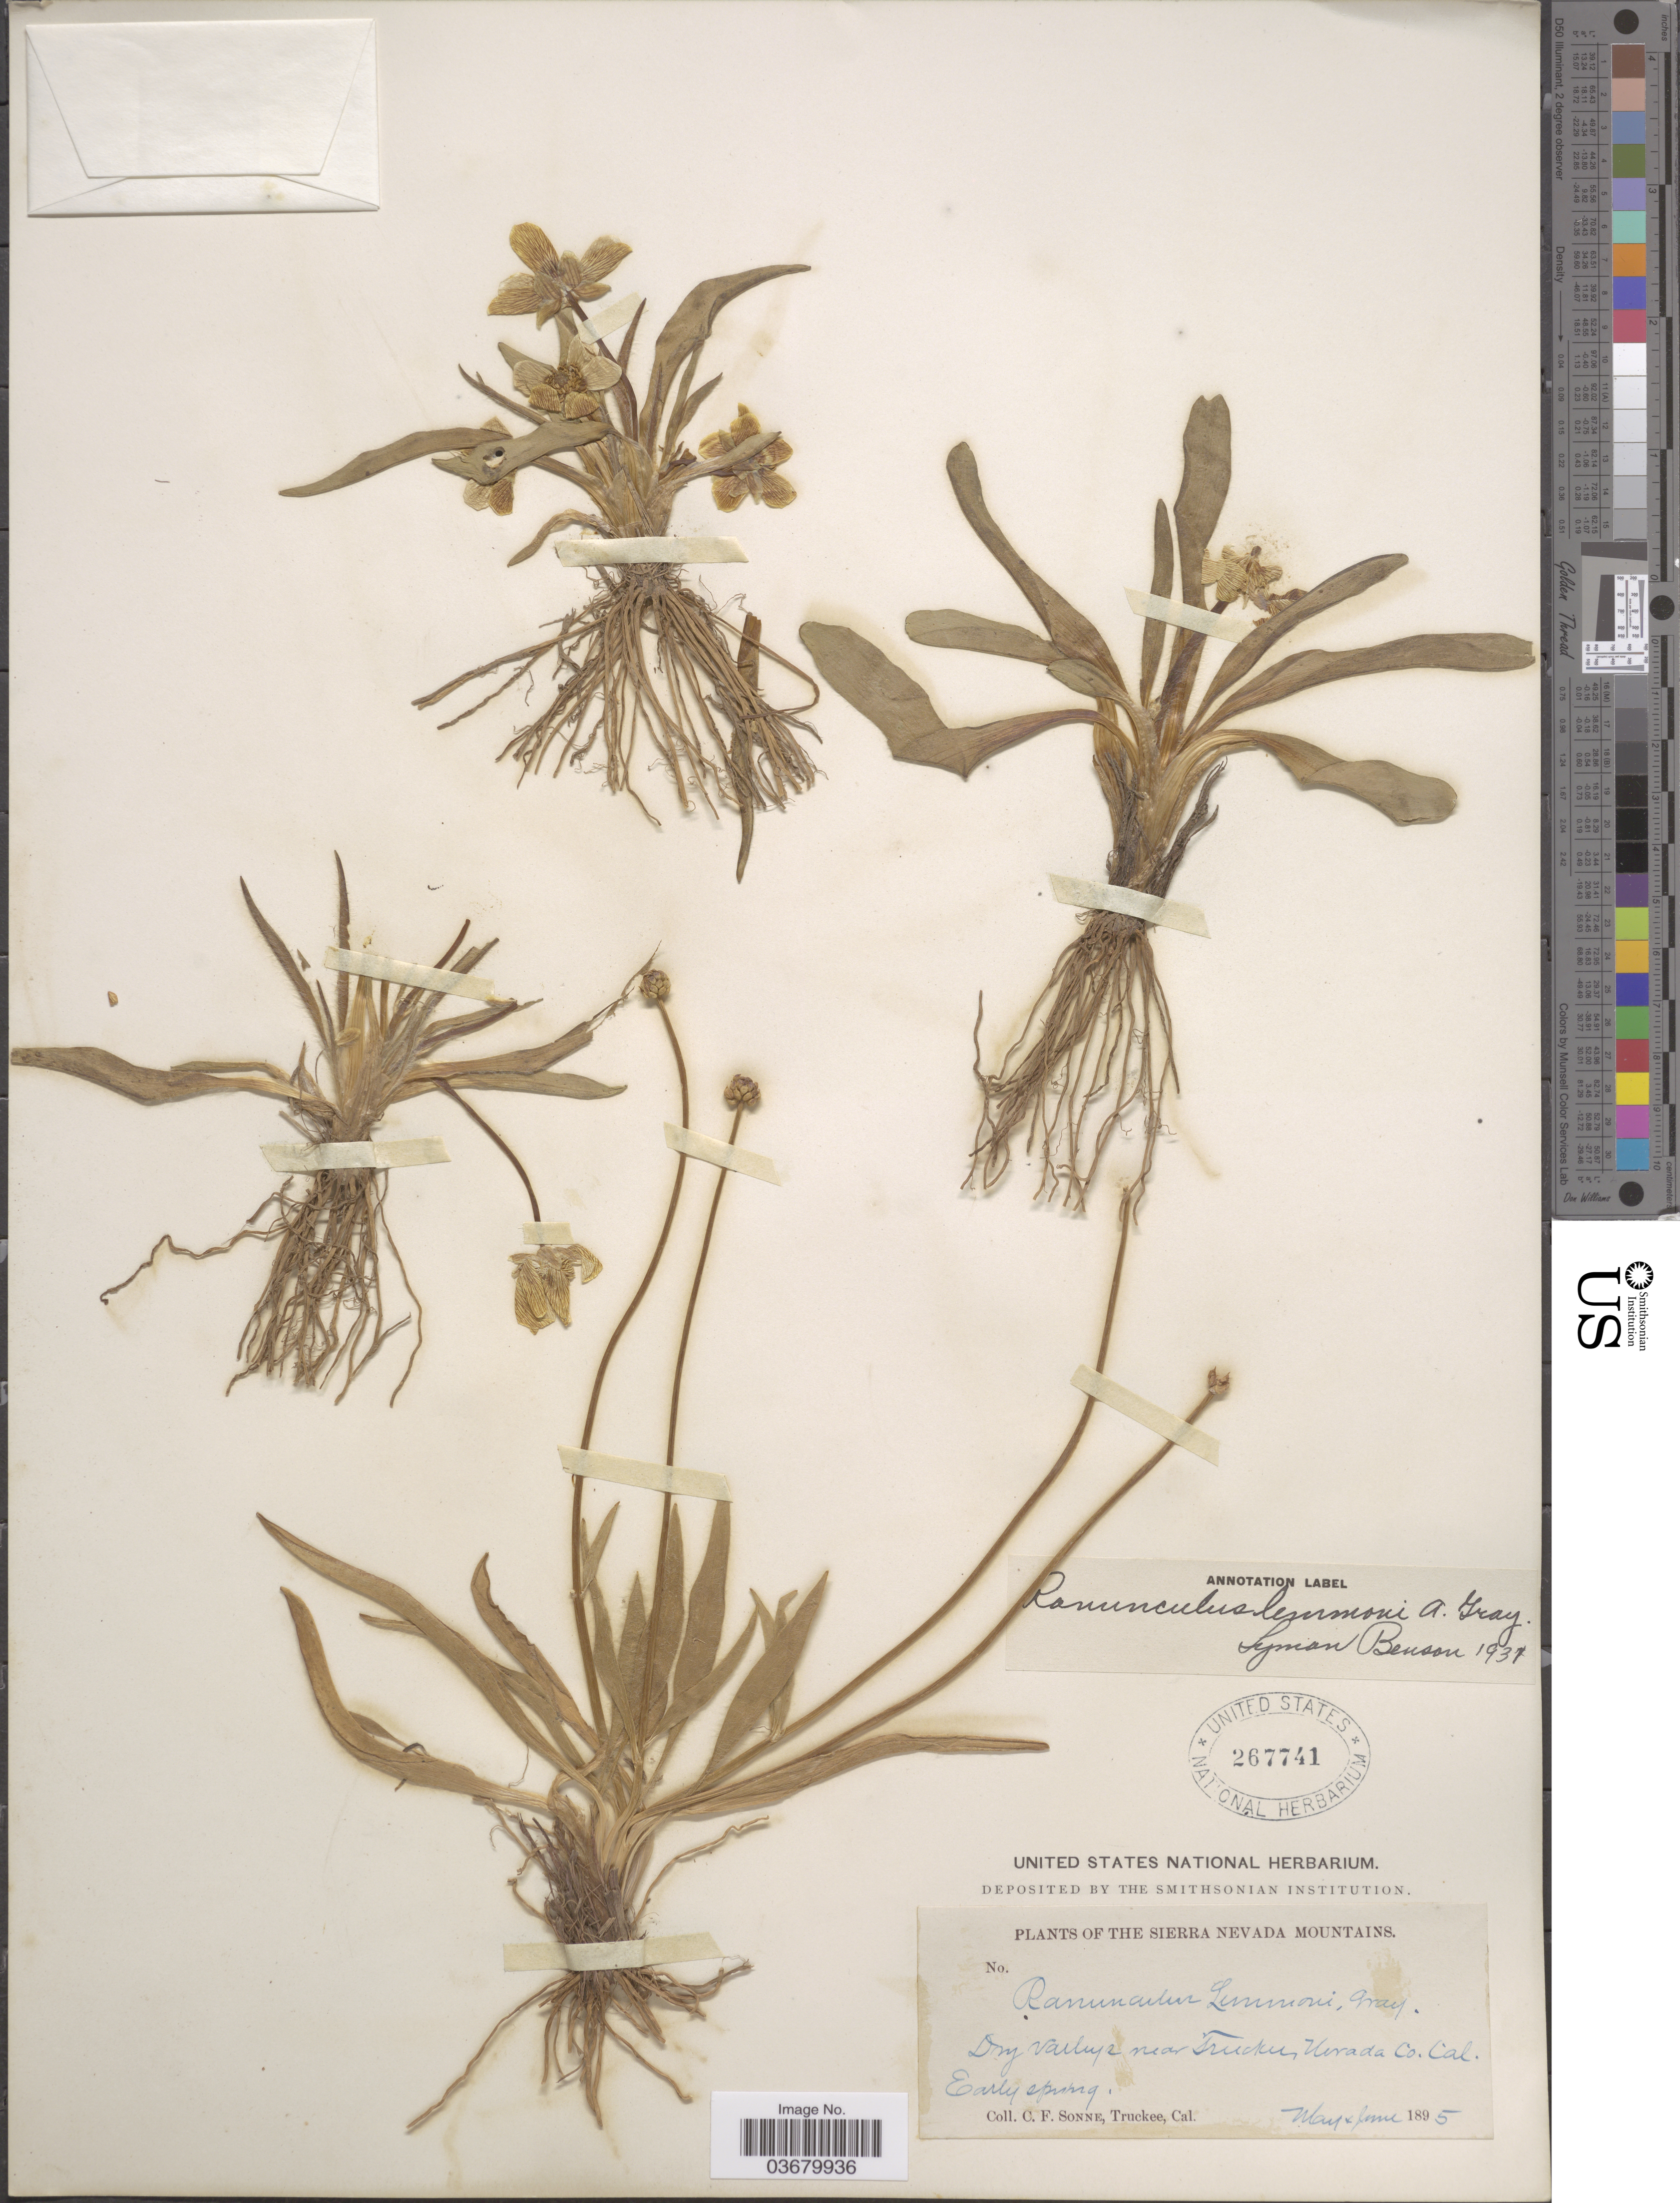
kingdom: Plantae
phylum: Tracheophyta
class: Magnoliopsida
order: Ranunculales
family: Ranunculaceae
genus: Ranunculus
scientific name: Ranunculus alismifolius var. lemmonii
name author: (A. Gray) L.D. Benson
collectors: C. Sonne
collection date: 1895-05/1895-06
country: United States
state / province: California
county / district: Nevada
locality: The Sierra Nevada Mountains. Dry valleys near Truckee, Nevada Co.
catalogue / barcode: US 267741